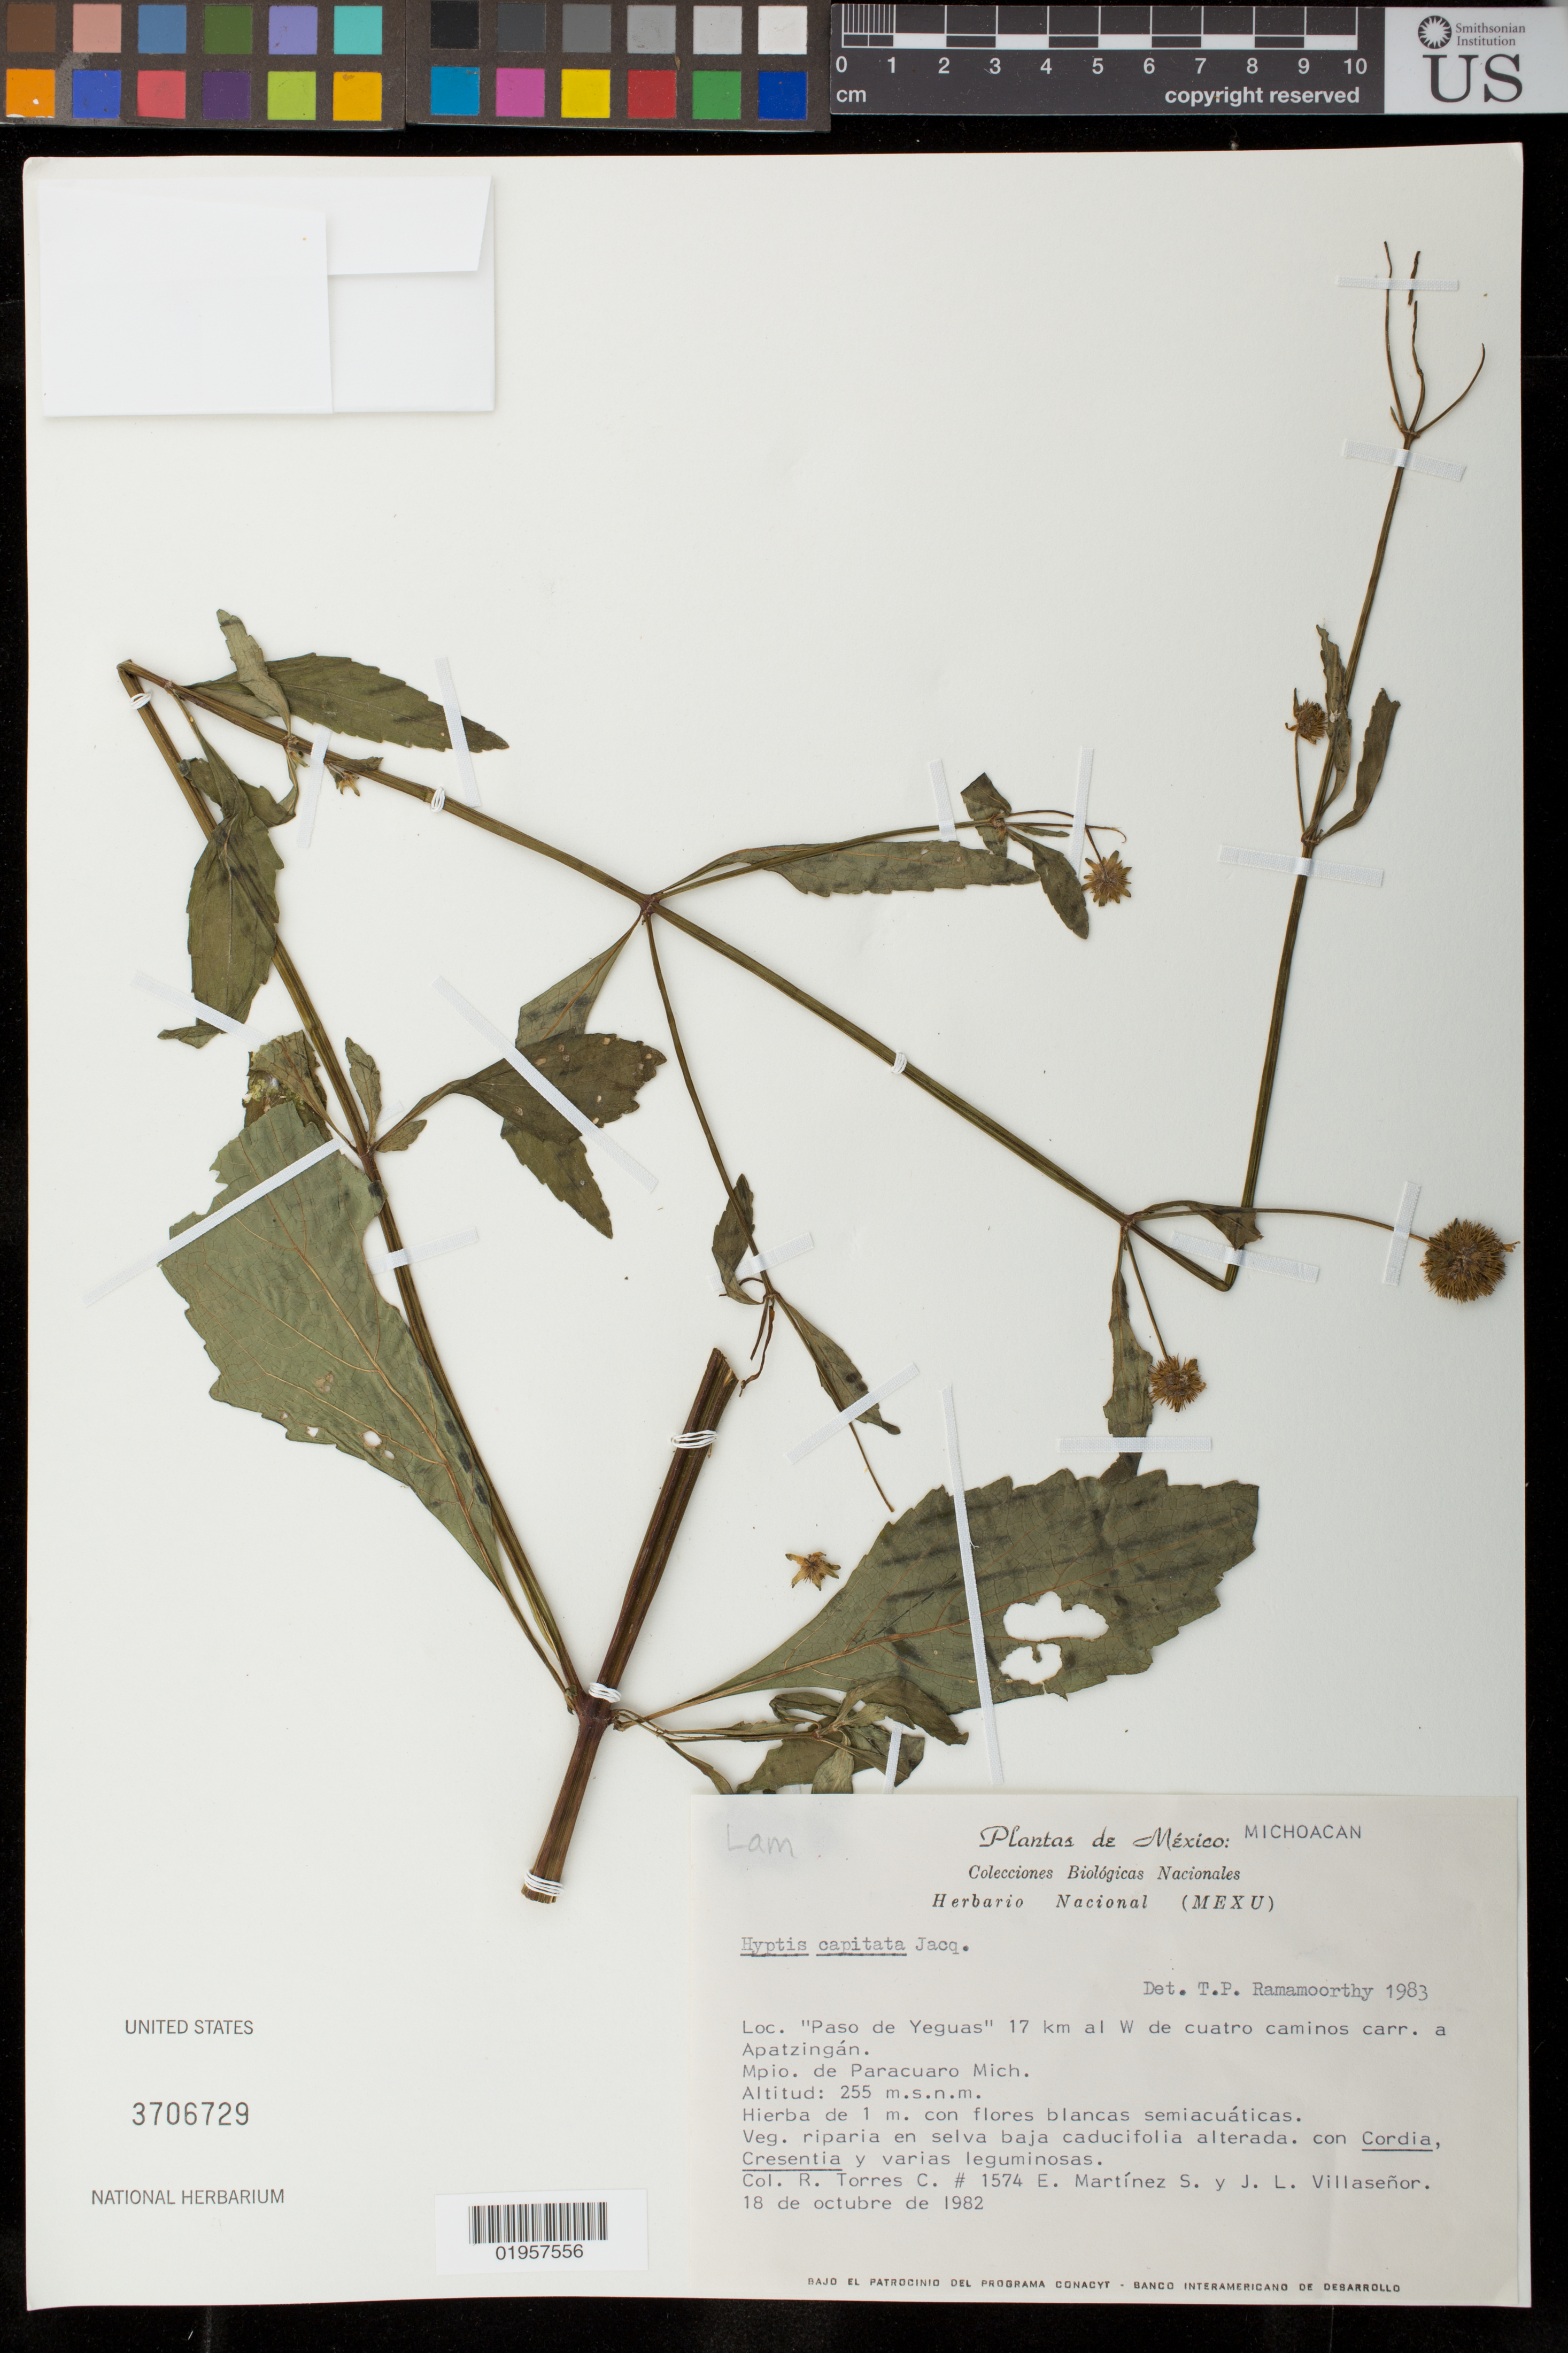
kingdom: Plantae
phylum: Tracheophyta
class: Magnoliopsida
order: Lamiales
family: Lamiaceae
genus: Hyptis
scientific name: Hyptis capitata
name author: Jacq.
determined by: Ramamoorthy, T. P.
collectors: R. Torres C., E. Martínez S. & J. L. Villasenor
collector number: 1574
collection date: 1982-10-18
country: Mexico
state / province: Michoacán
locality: Mpio. de Paracuaro Mich. "Paso de Yegus", 17 km al W de cuatro caminos carr. a Apatzingán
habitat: Riparia en selva baja caducifolia alterada; con Cordia, Cresentia y varias leguminosas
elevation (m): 225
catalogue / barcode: US 3706729